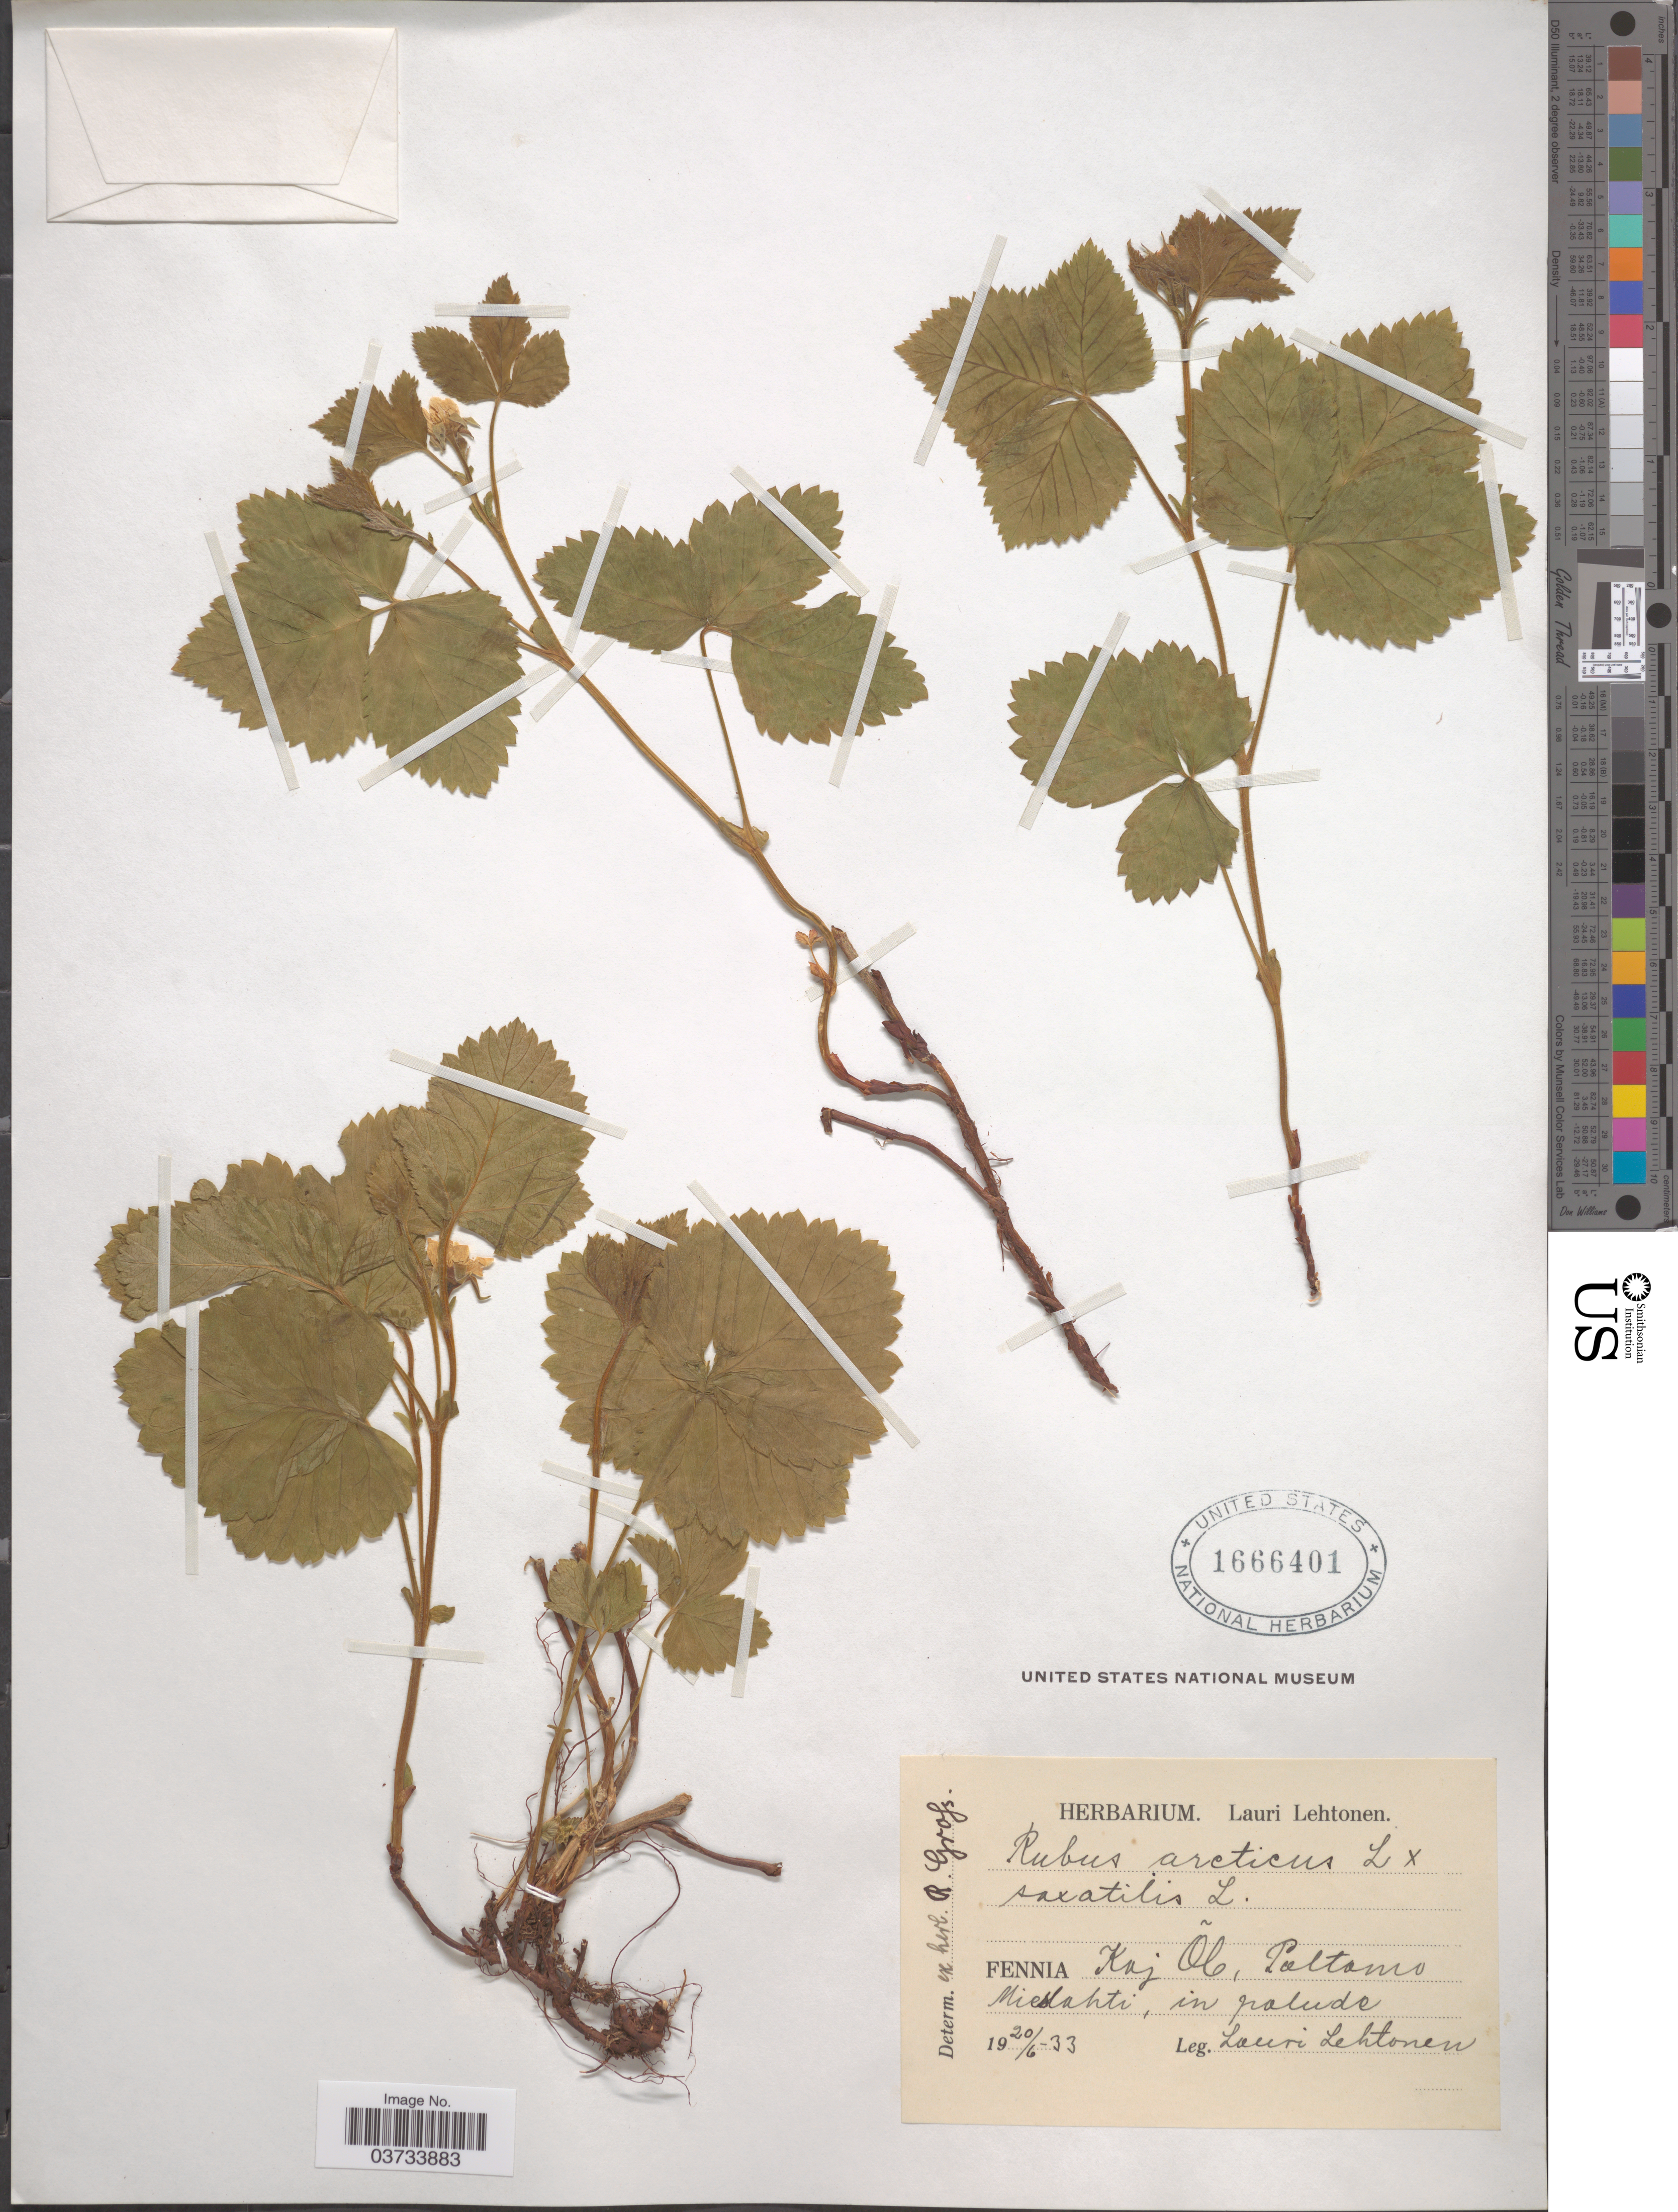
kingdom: Plantae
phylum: Tracheophyta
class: Magnoliopsida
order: Rosales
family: Rosaceae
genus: Rubus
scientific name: Rubus arcticus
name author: L.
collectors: L. Lehtonen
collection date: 1933-06-20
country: Finland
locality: Fennia Kaj Õb, Paltamo Mieslahti, in paluda.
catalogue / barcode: US 1666401